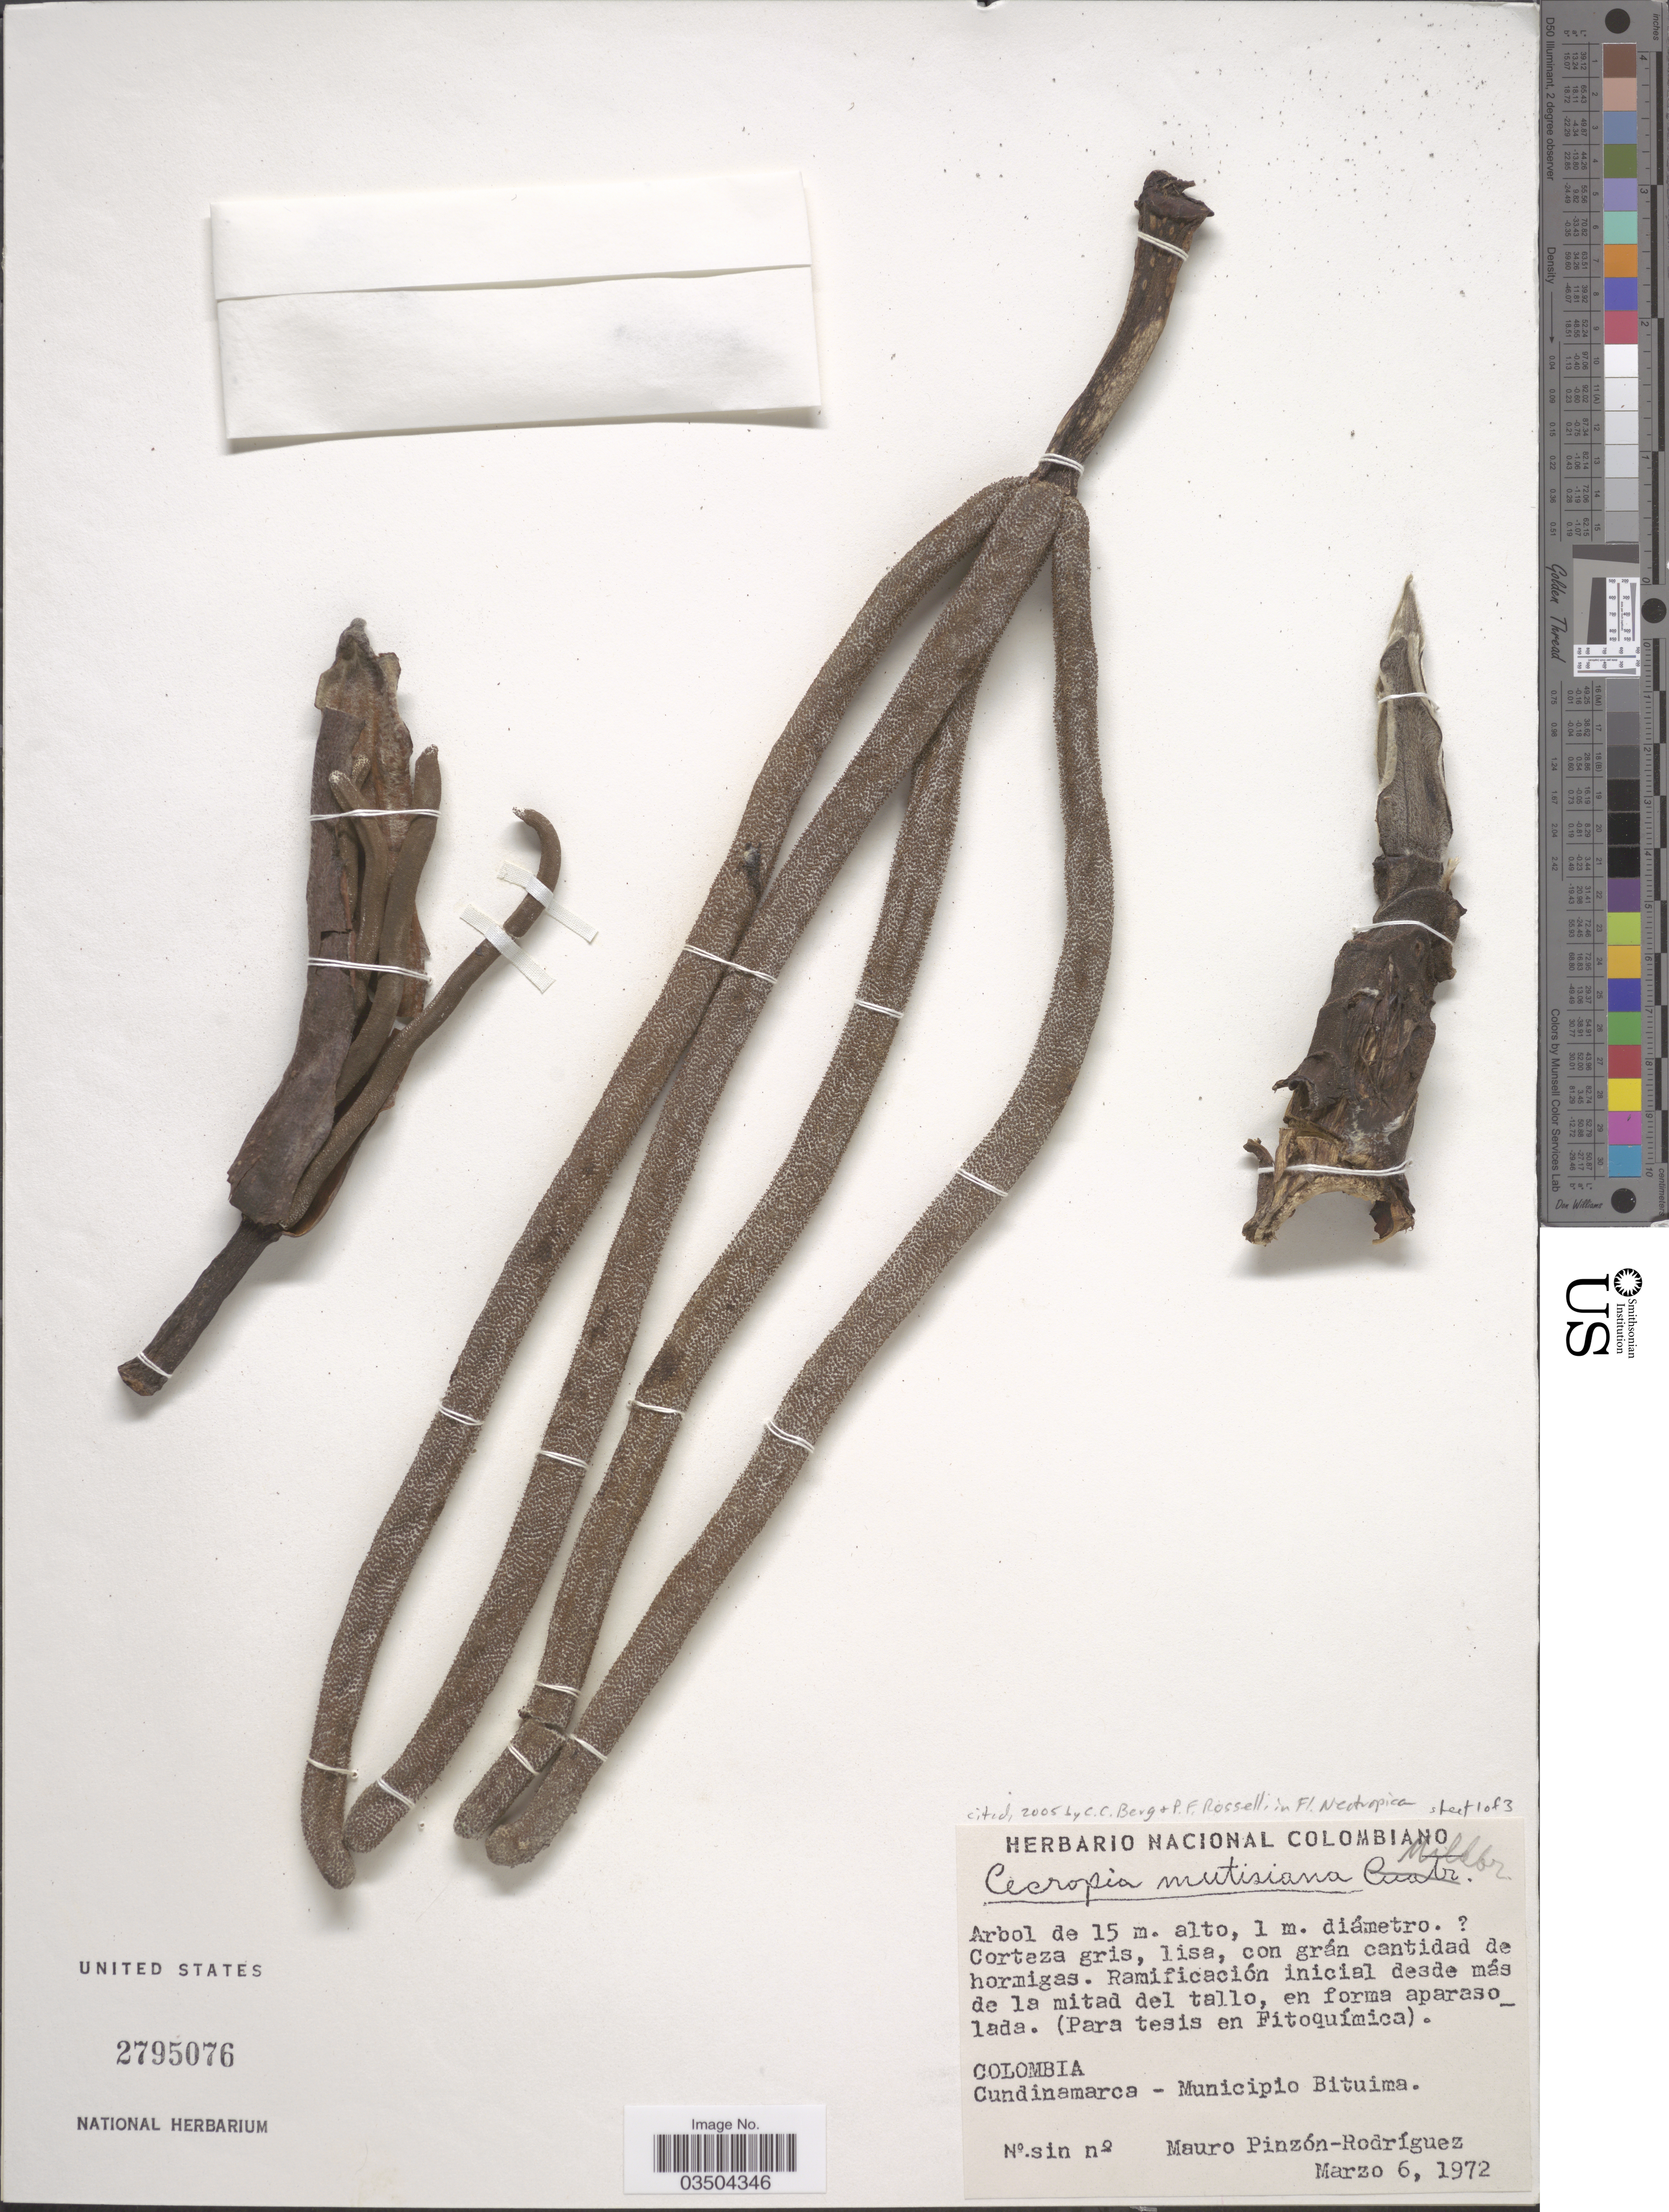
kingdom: Plantae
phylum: Tracheophyta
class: Magnoliopsida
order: Rosales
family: Urticaceae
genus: Cecropia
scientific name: Cecropia mutisiana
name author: Mildbr.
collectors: M. Pinzón-Rodríguez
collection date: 1972-03-06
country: Colombia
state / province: Cundinamarca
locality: Municipio Bituima.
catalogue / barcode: US 2795076